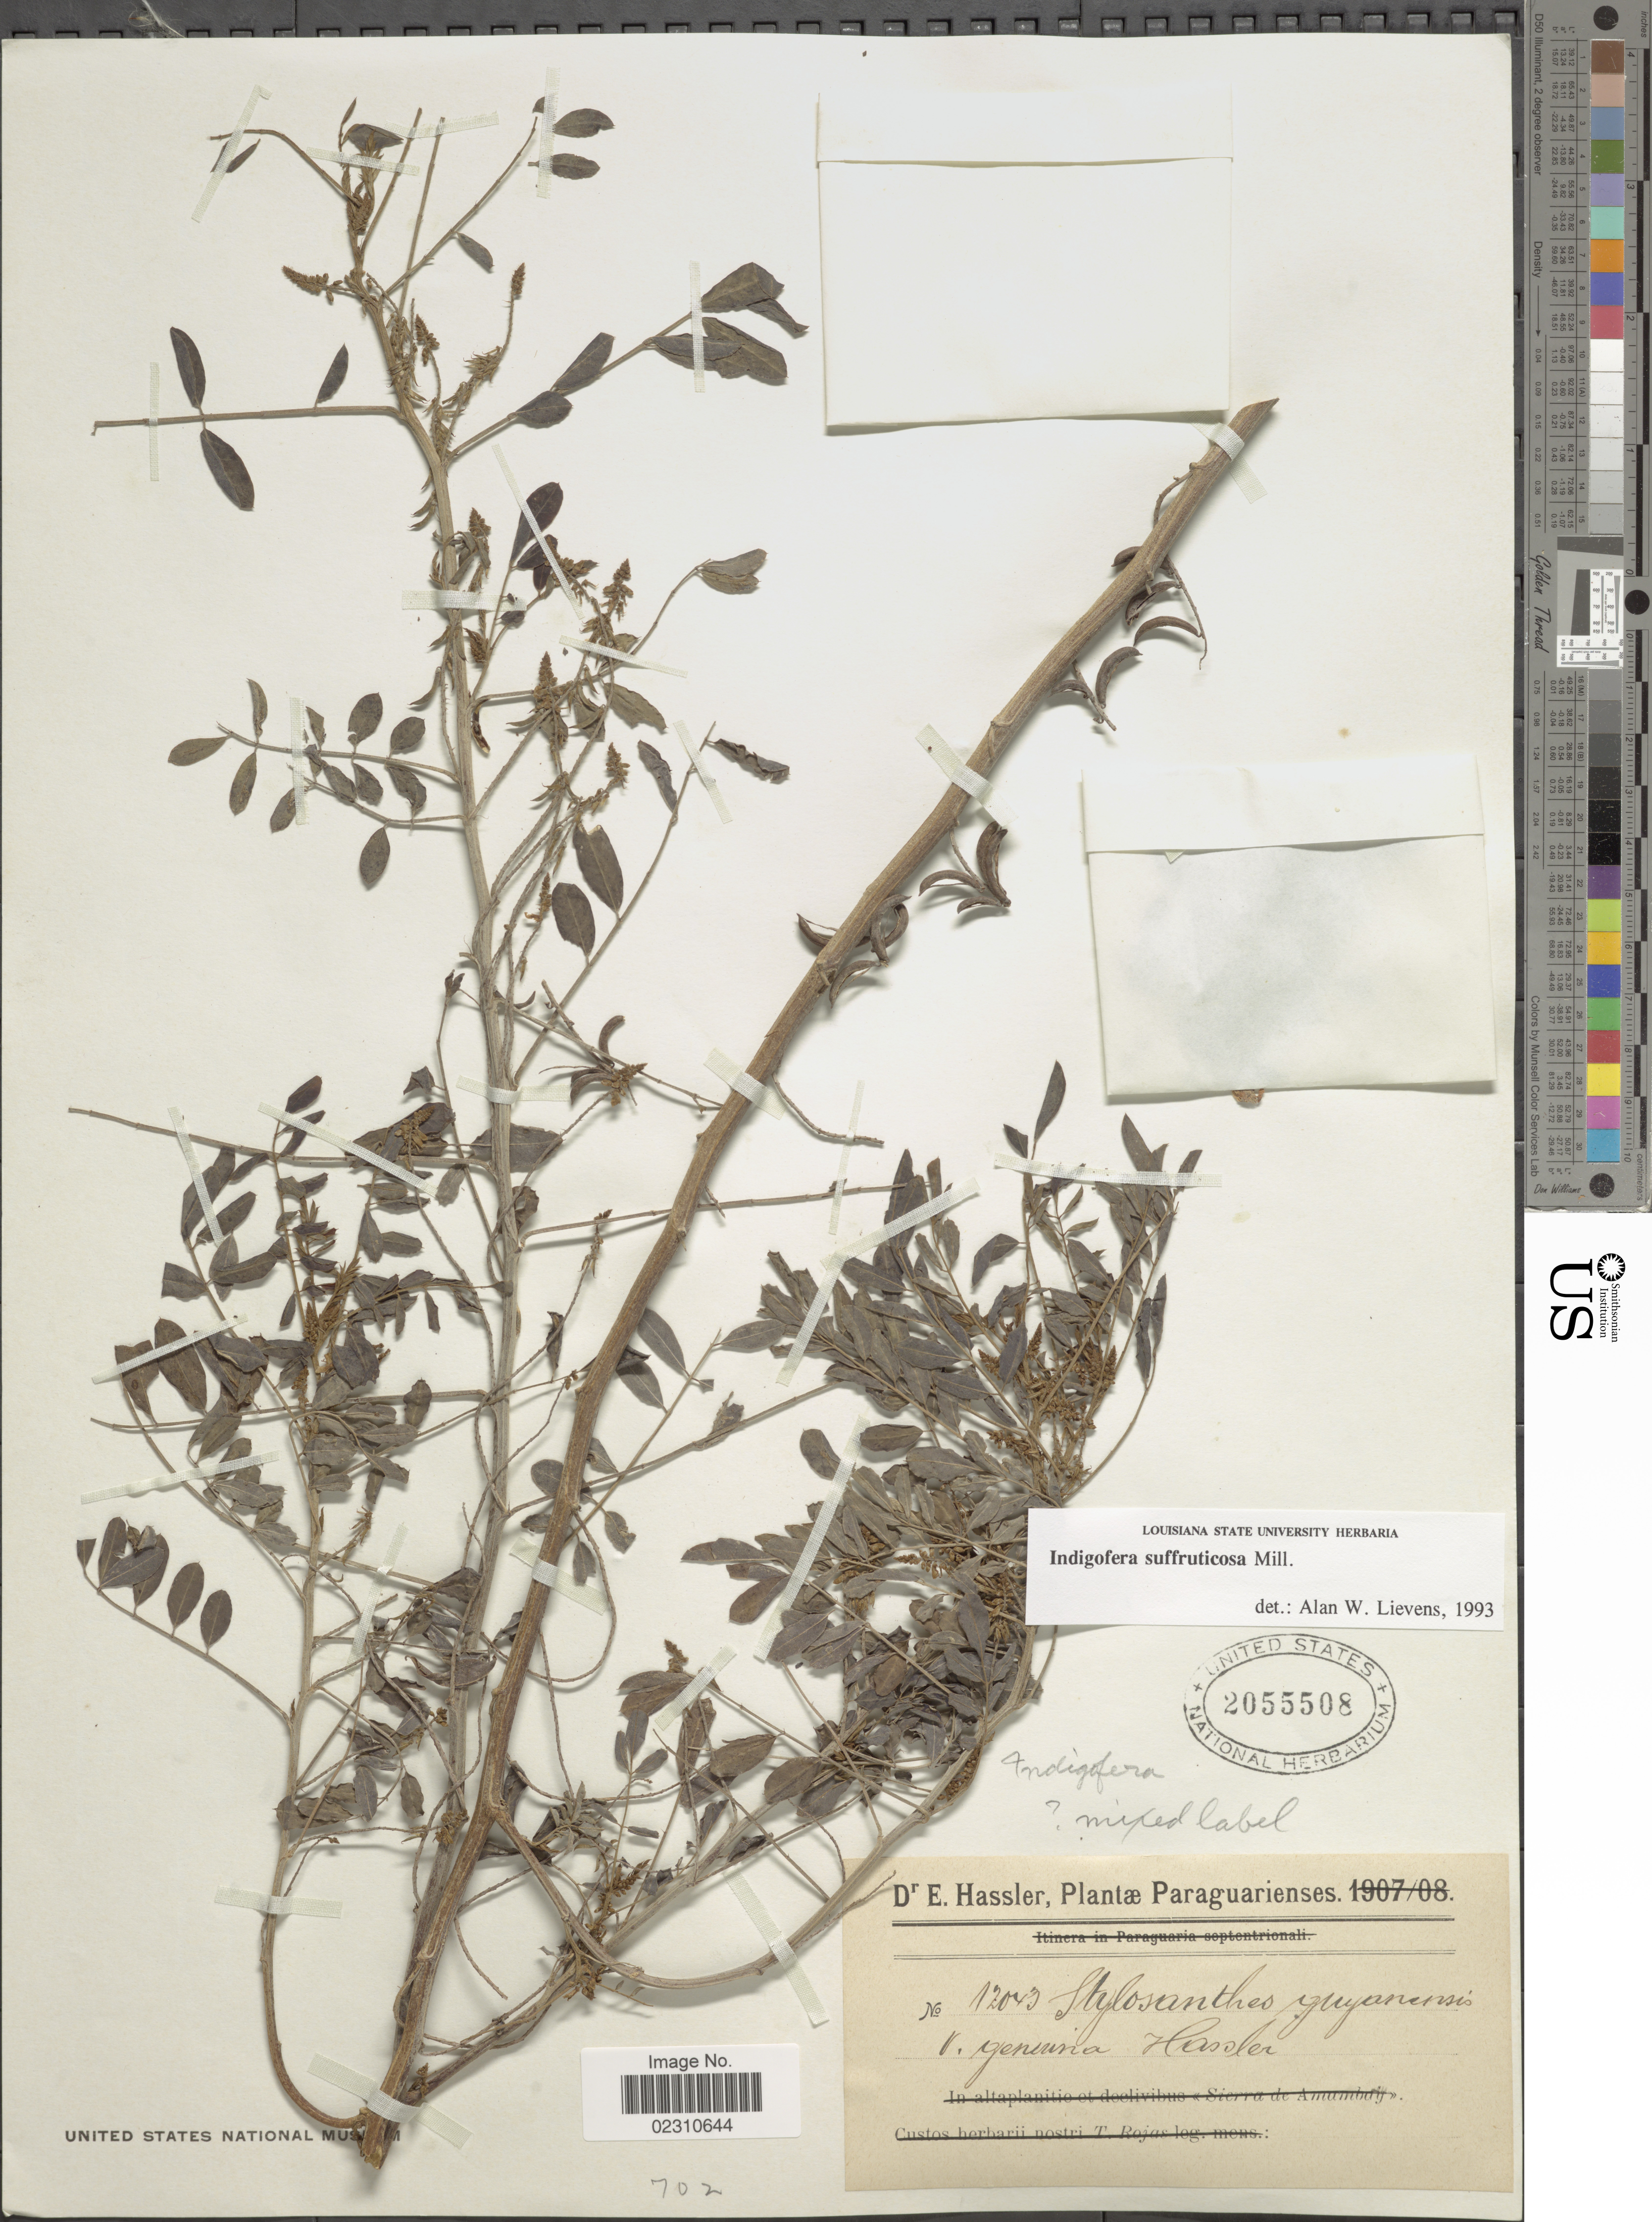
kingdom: Plantae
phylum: Tracheophyta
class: Magnoliopsida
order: Fabales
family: Fabaceae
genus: Indigofera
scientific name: Indigofera suffruticosa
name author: Mill.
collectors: E. Hassler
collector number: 12043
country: Paraguay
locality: Paraguariensis.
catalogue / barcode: US 2055508